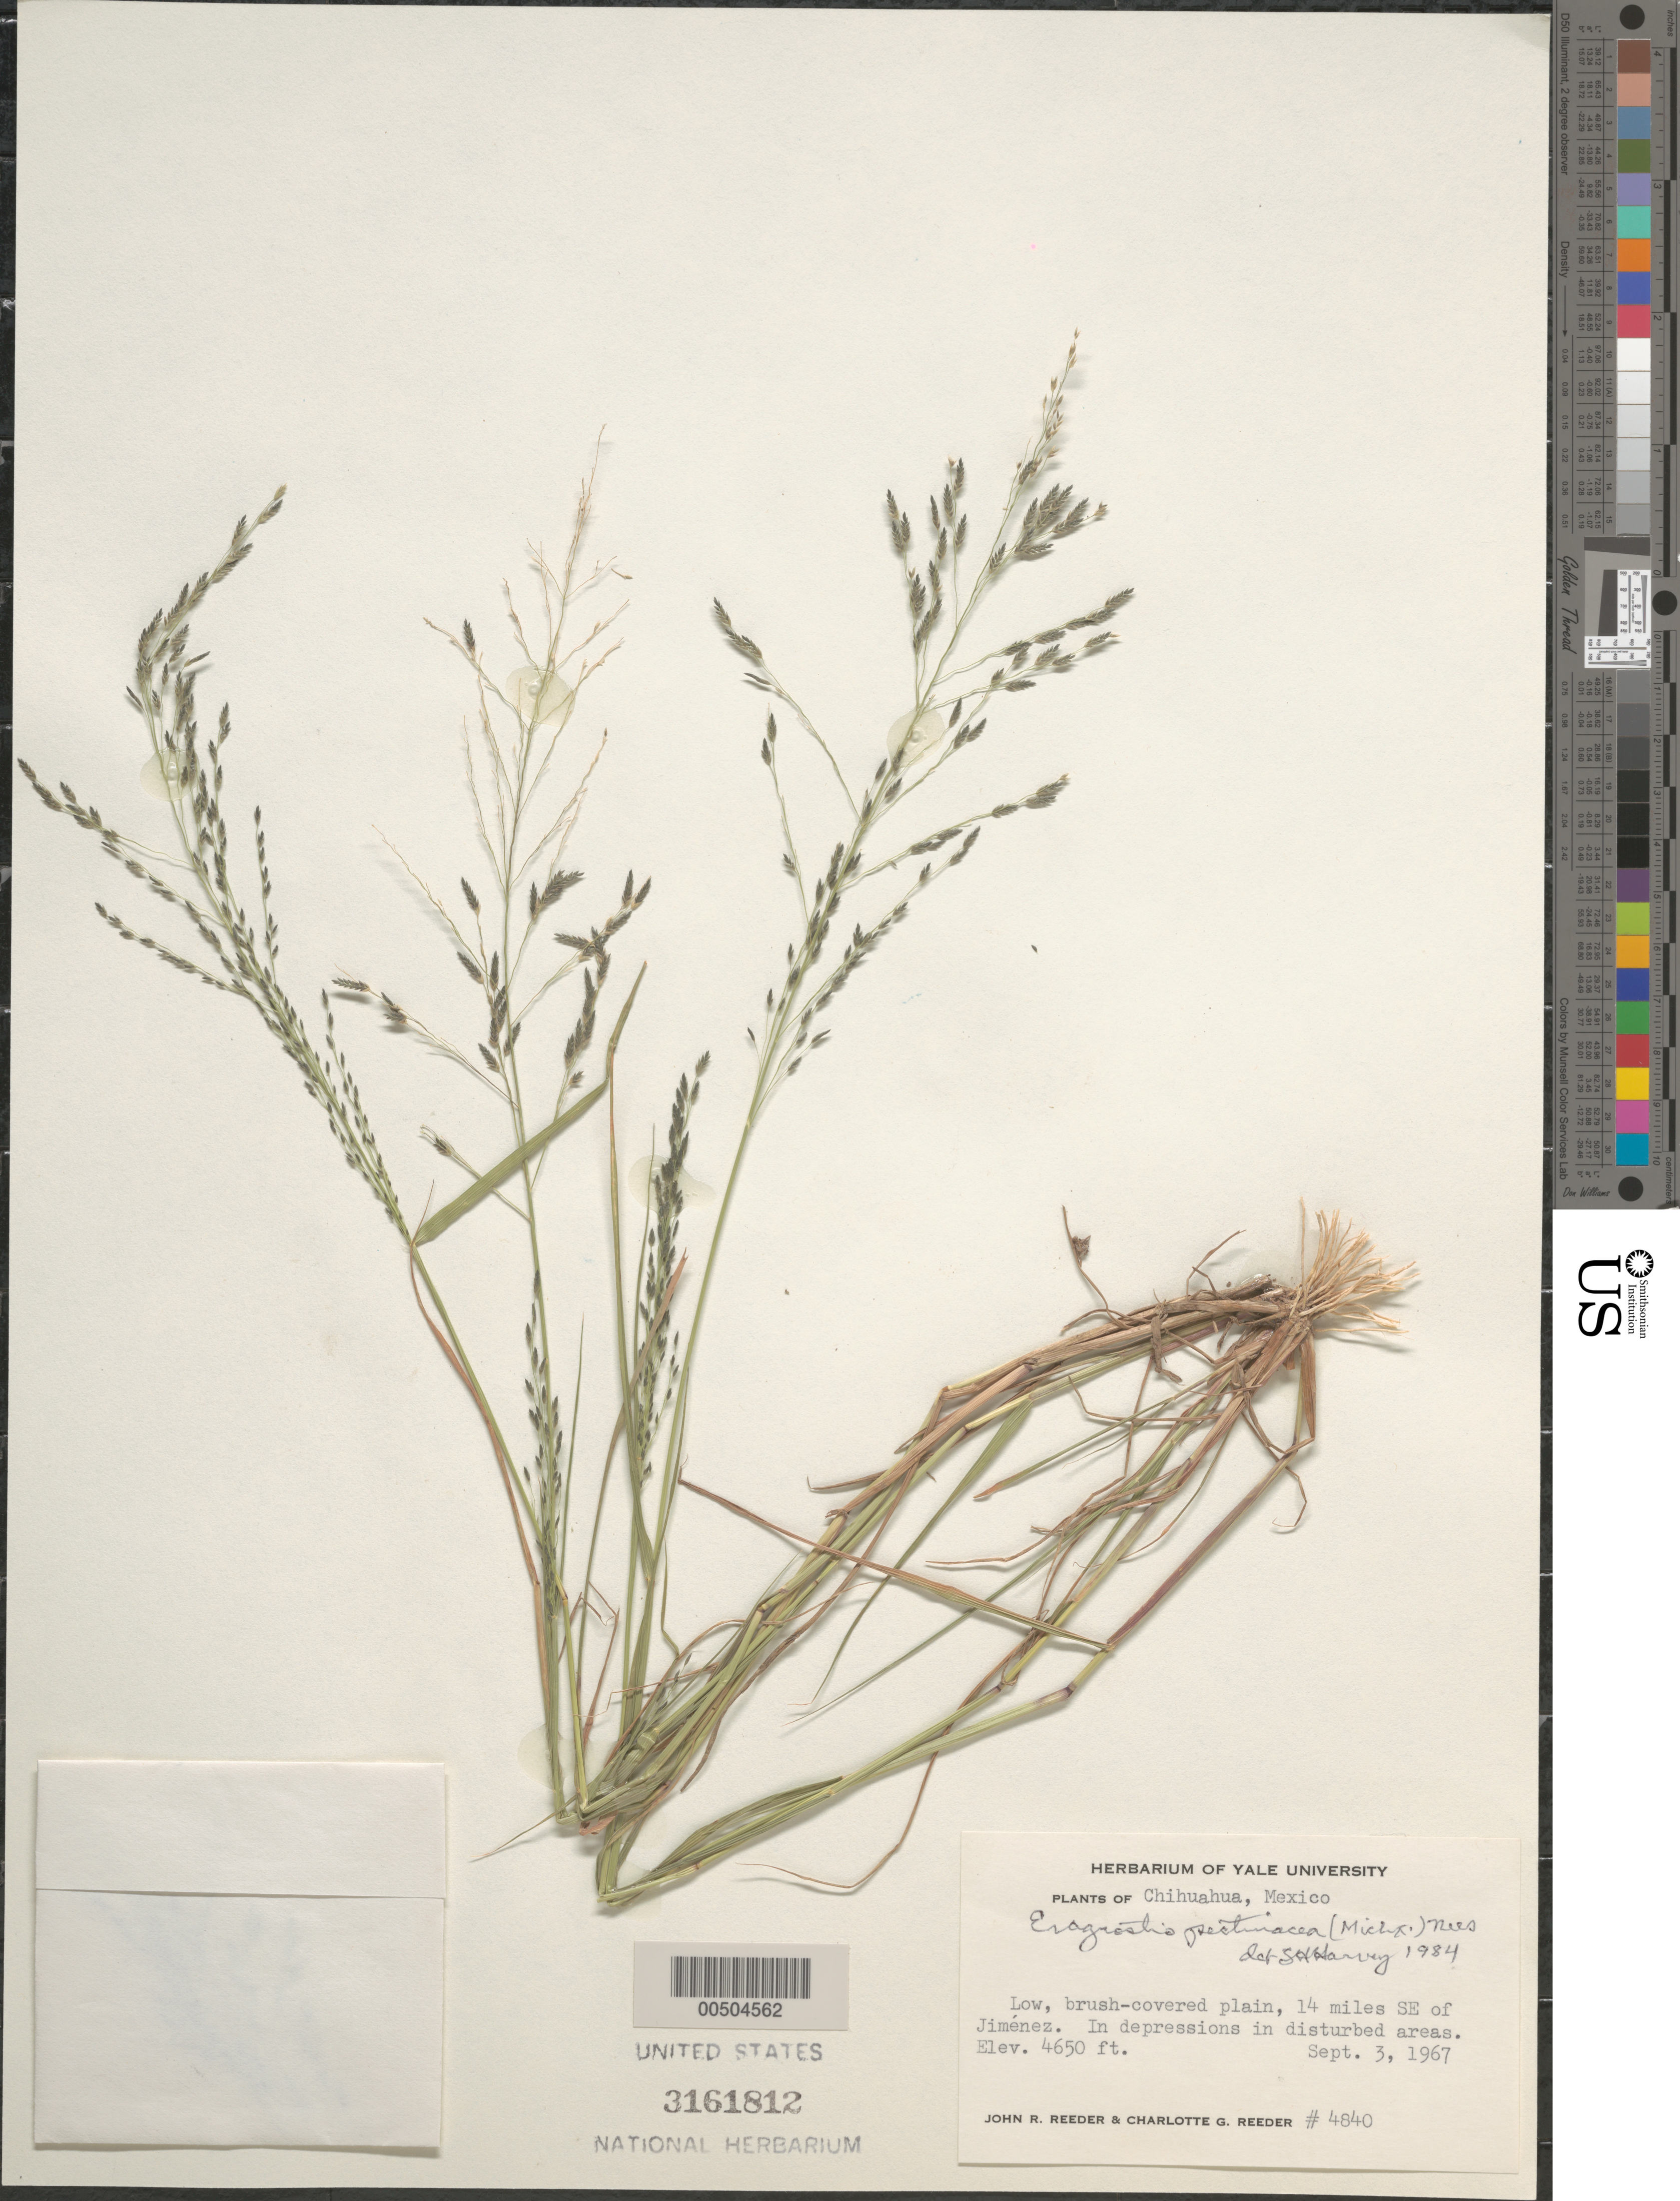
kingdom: Plantae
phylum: Tracheophyta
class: Liliopsida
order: Poales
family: Poaceae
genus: Eragrostis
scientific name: Eragrostis pectinacea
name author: (Michx.) Nees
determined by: Harvey, L. H.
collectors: J. R. Reeder & C. G. Reeder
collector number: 4840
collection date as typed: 3 Sep 1967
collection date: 1967-09-03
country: Mexico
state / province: Chihuahua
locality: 14 mi SE of Jiménez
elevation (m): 1417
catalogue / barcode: US 3161812